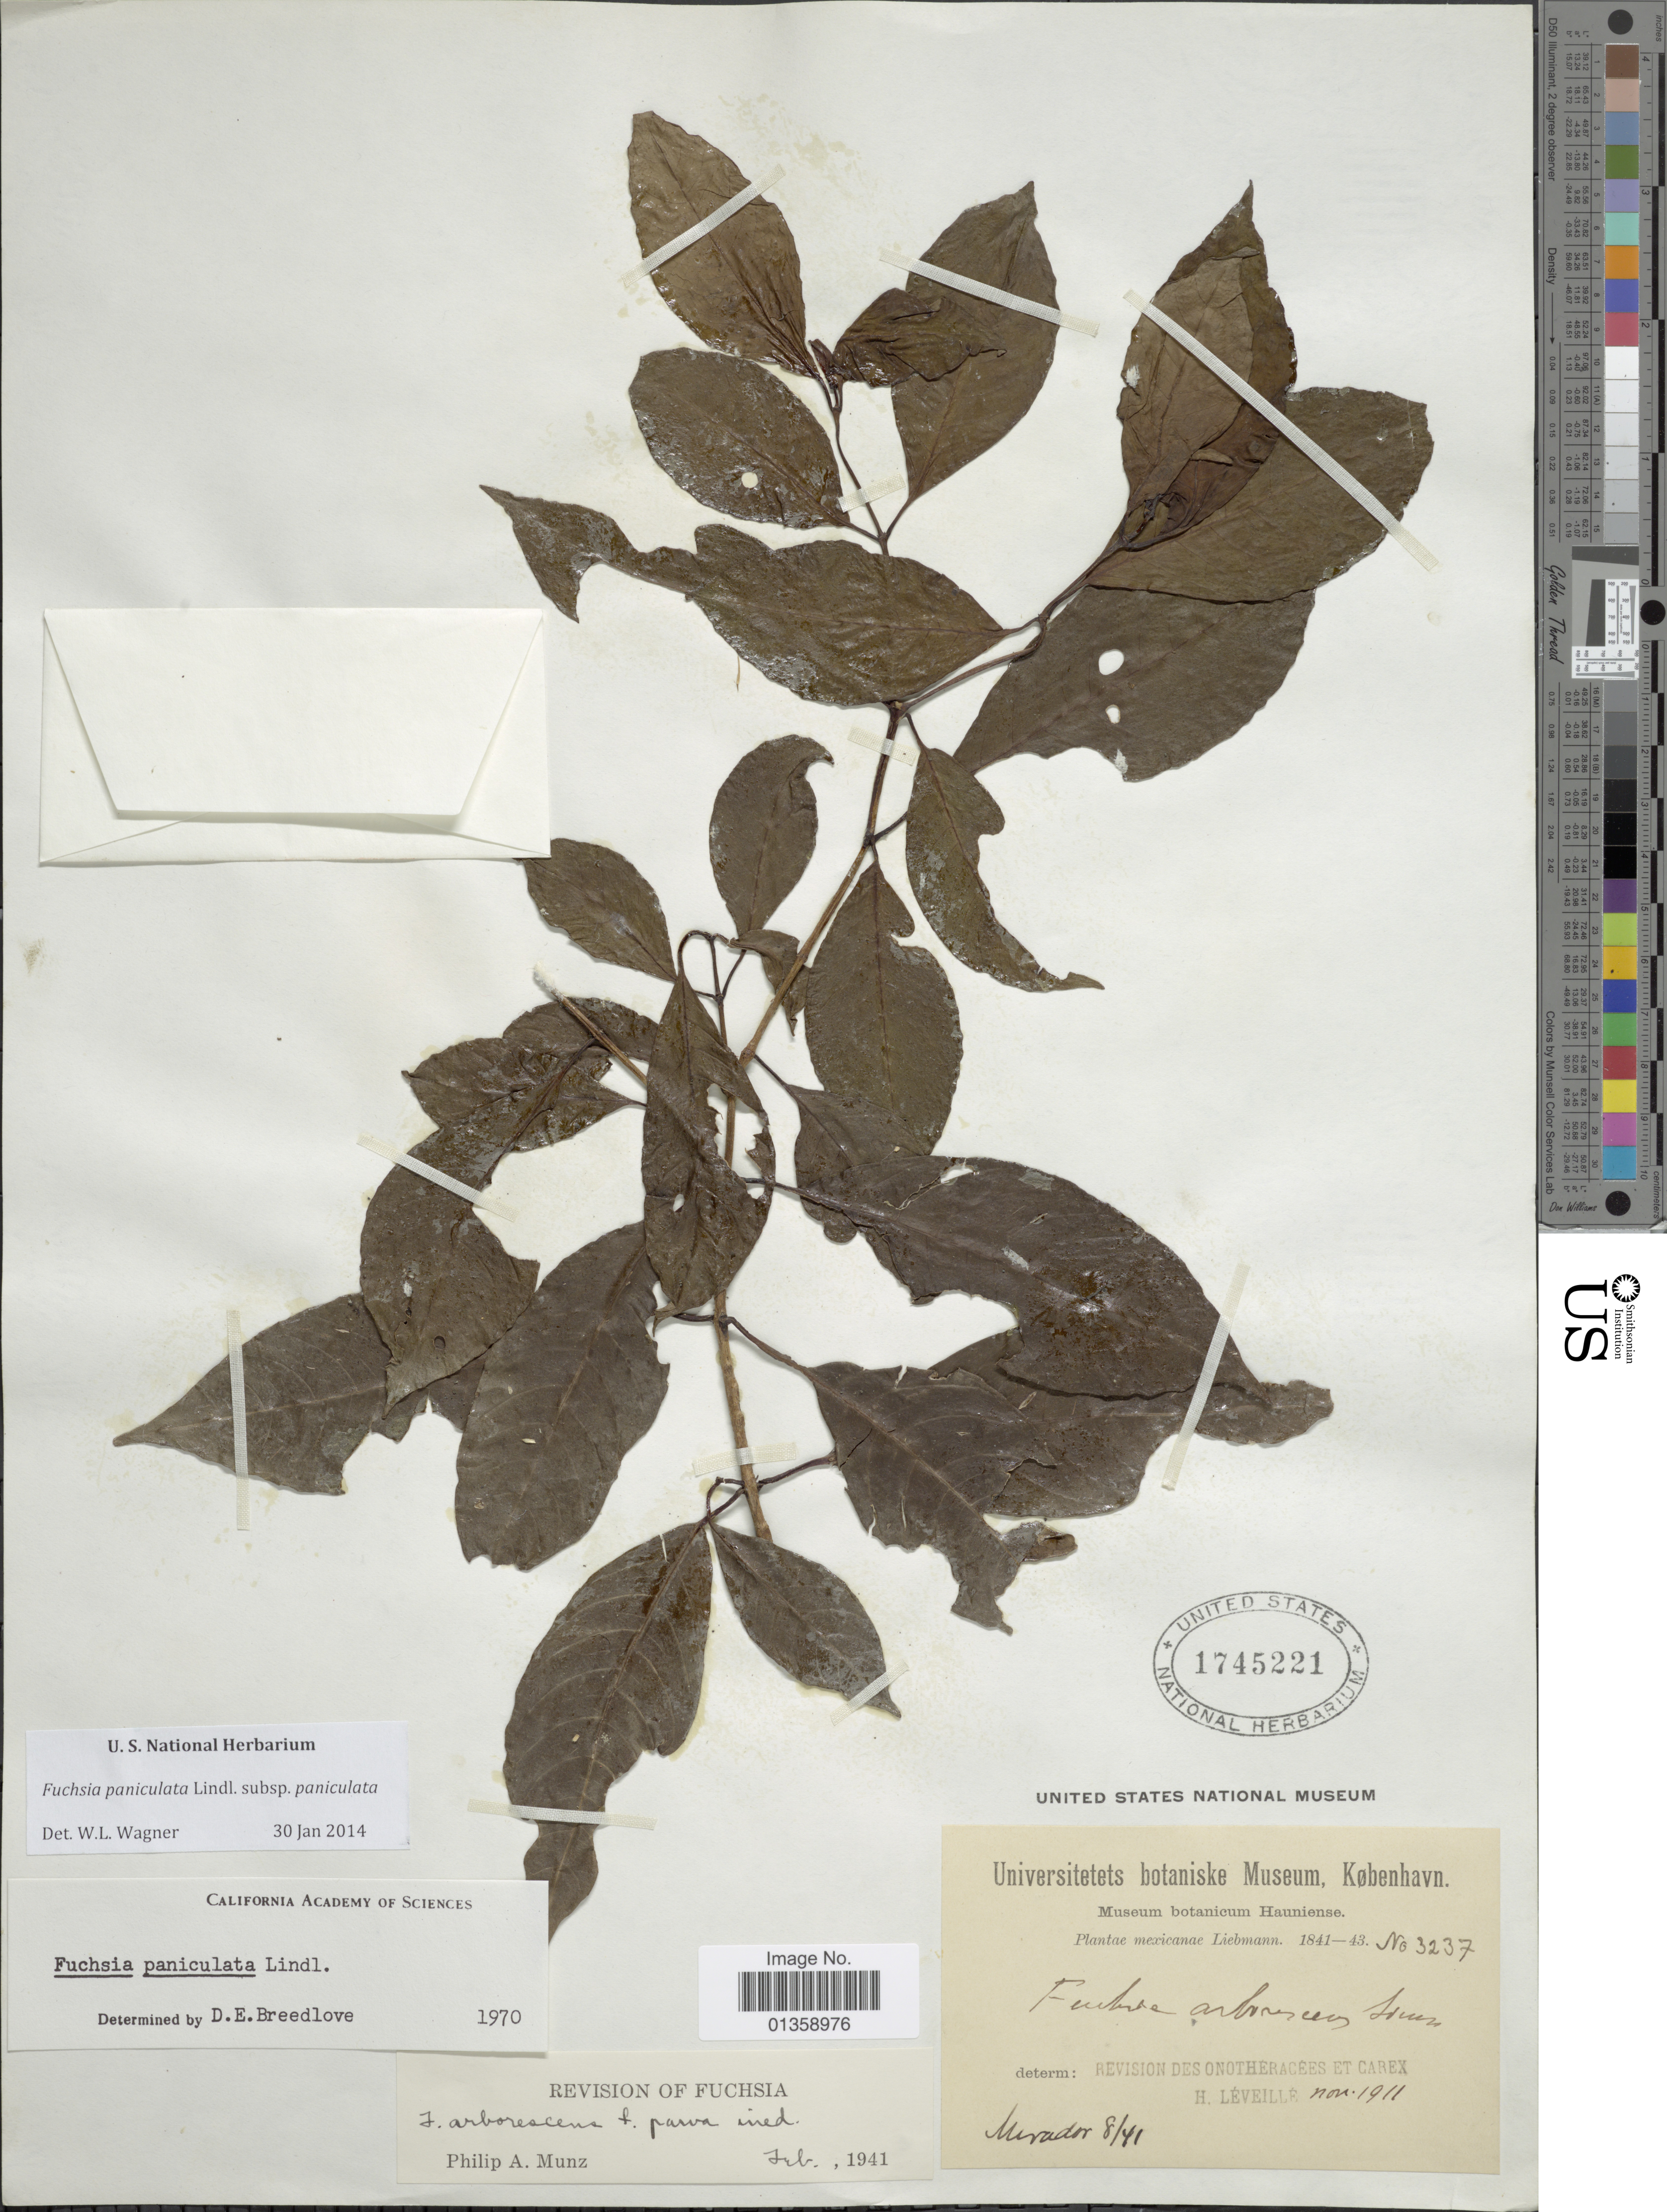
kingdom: Plantae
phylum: Tracheophyta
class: Magnoliopsida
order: Myrtales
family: Onagraceae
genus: Fuchsia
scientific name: Fuchsia paniculata subsp. paniculata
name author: Lindl.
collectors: Liebmann, --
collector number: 3237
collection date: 1841-08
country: Mexico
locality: Mirador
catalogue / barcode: US 1745221